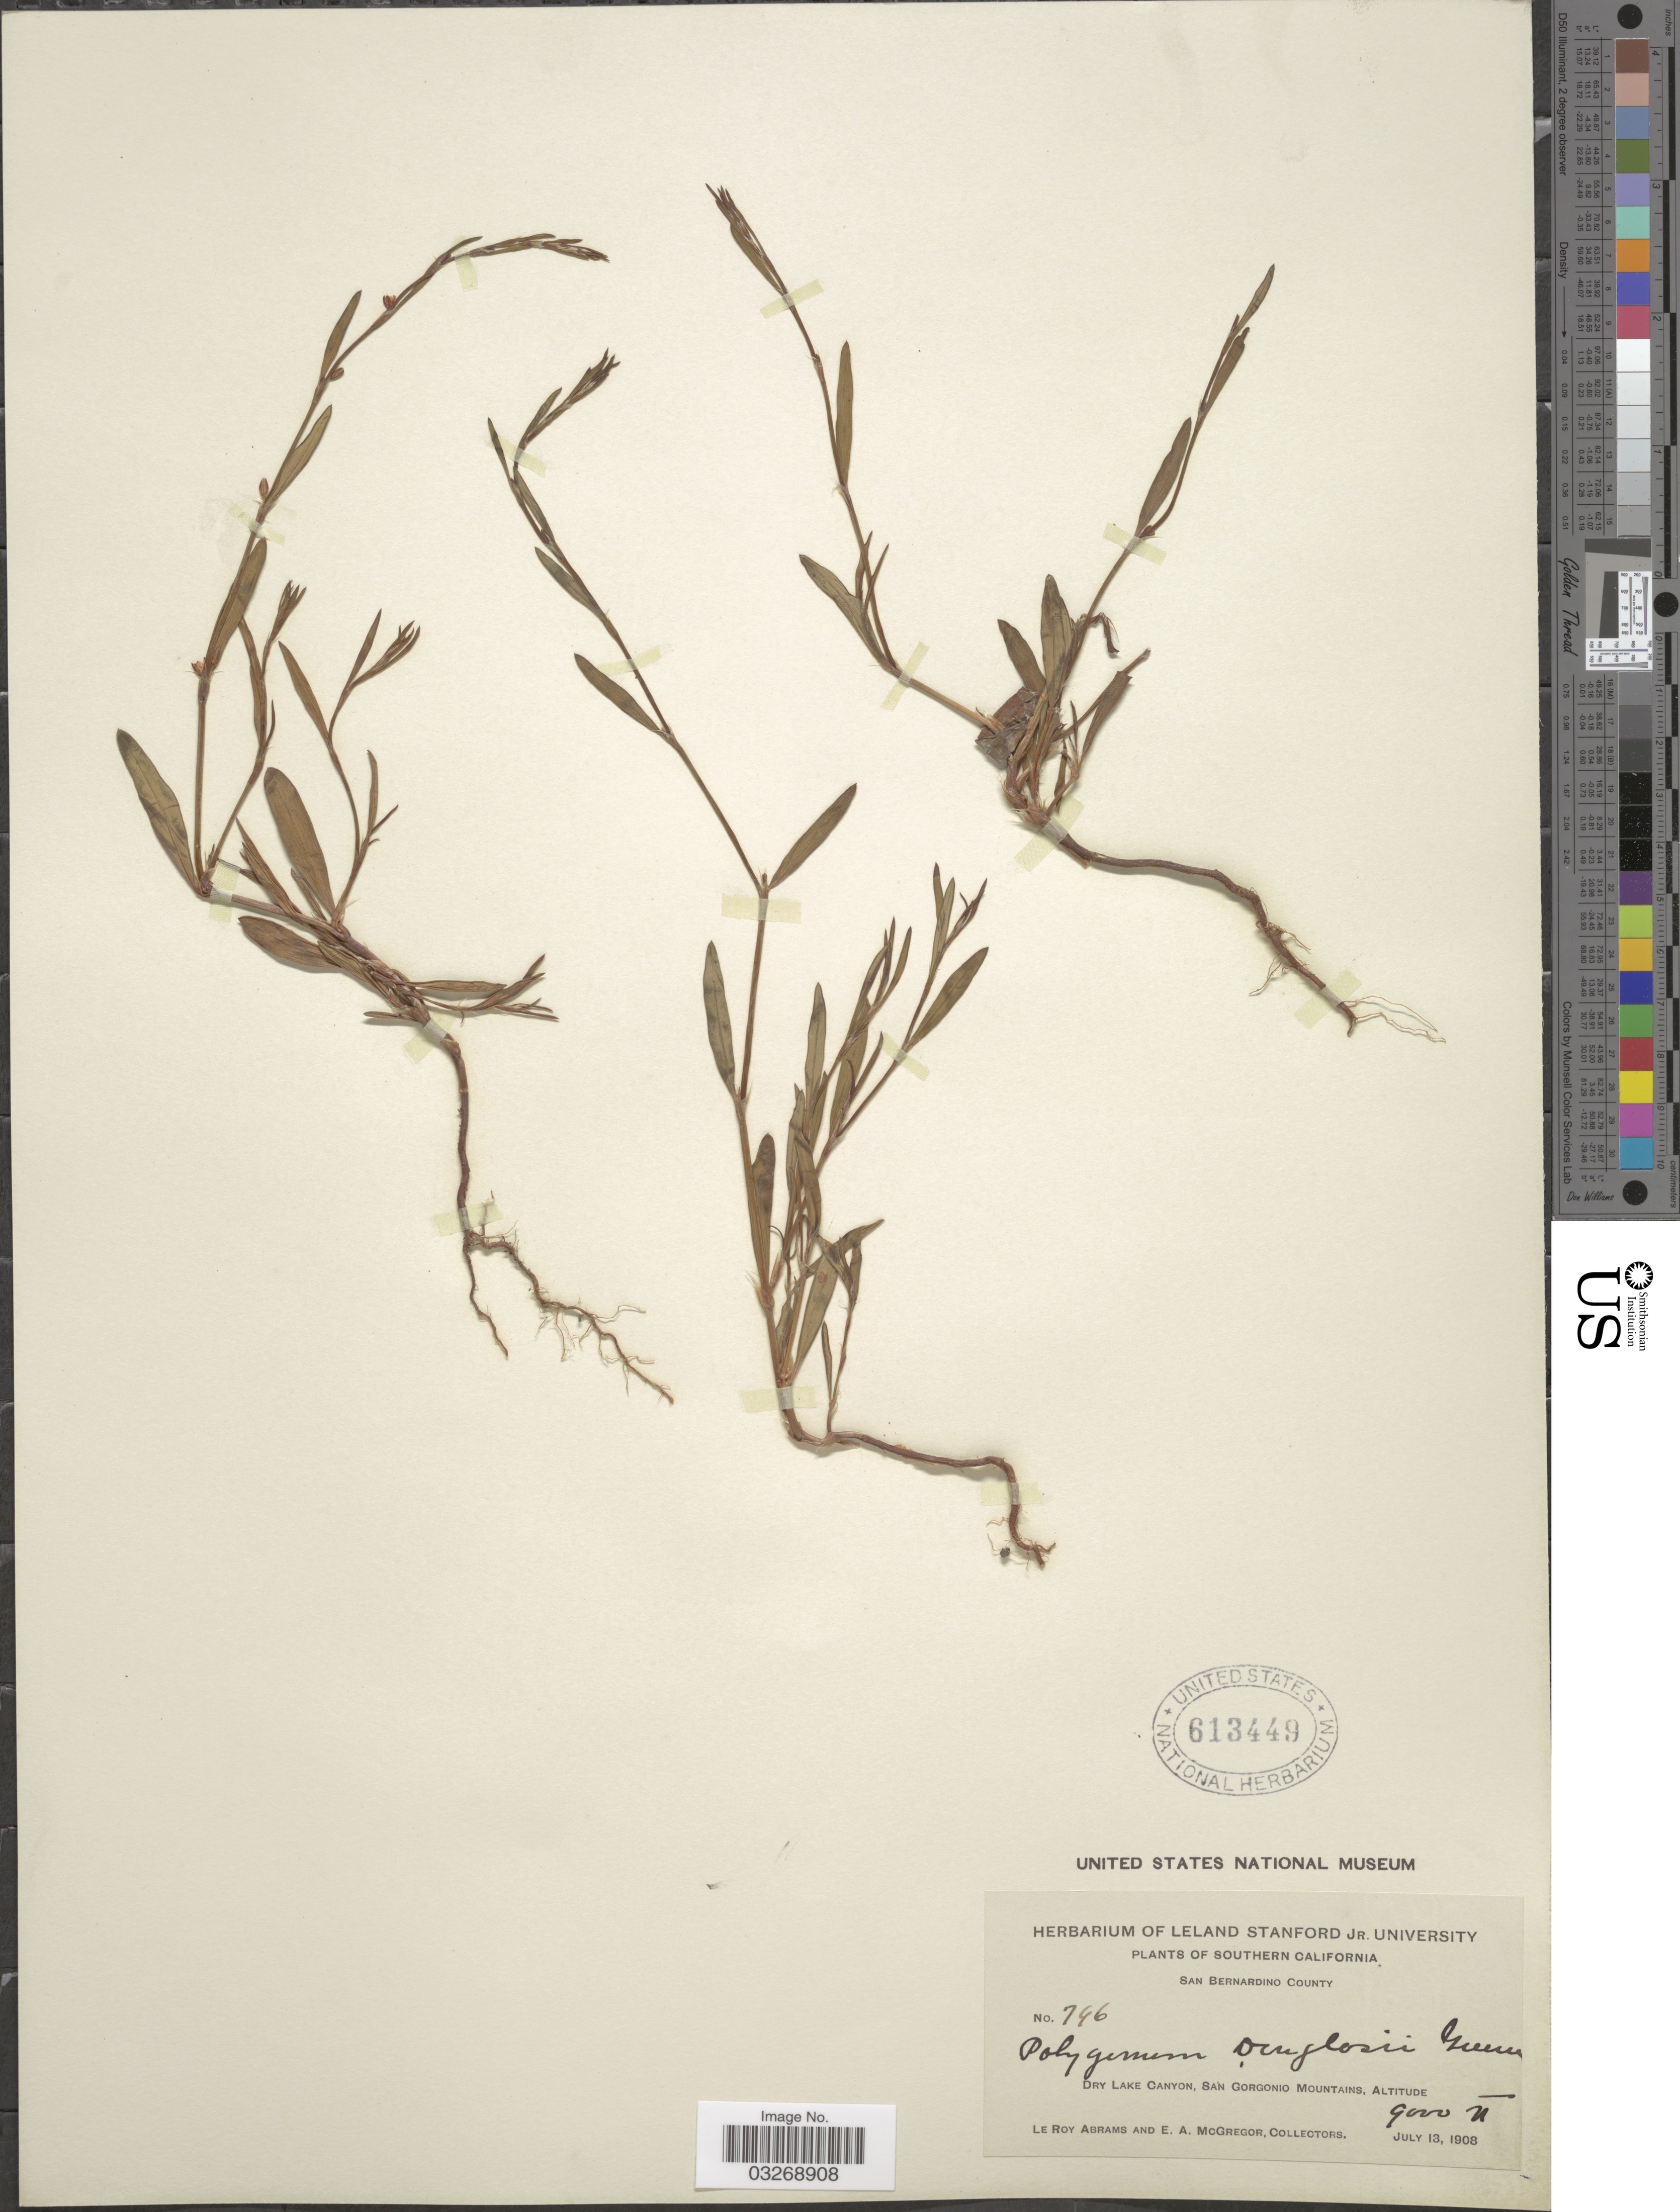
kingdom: Plantae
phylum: Tracheophyta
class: Magnoliopsida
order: Caryophyllales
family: Polygonaceae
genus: Polygonum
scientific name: Polygonum douglasii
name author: Greene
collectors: L. Abrams & E. A. McGregor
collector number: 796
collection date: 1908-07-13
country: United States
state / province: California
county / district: San Bernardino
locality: Southern California. San Bernardino County. Dry Lake Canyon, San Gorgonio Mountains.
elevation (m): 2743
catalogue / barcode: US 613449